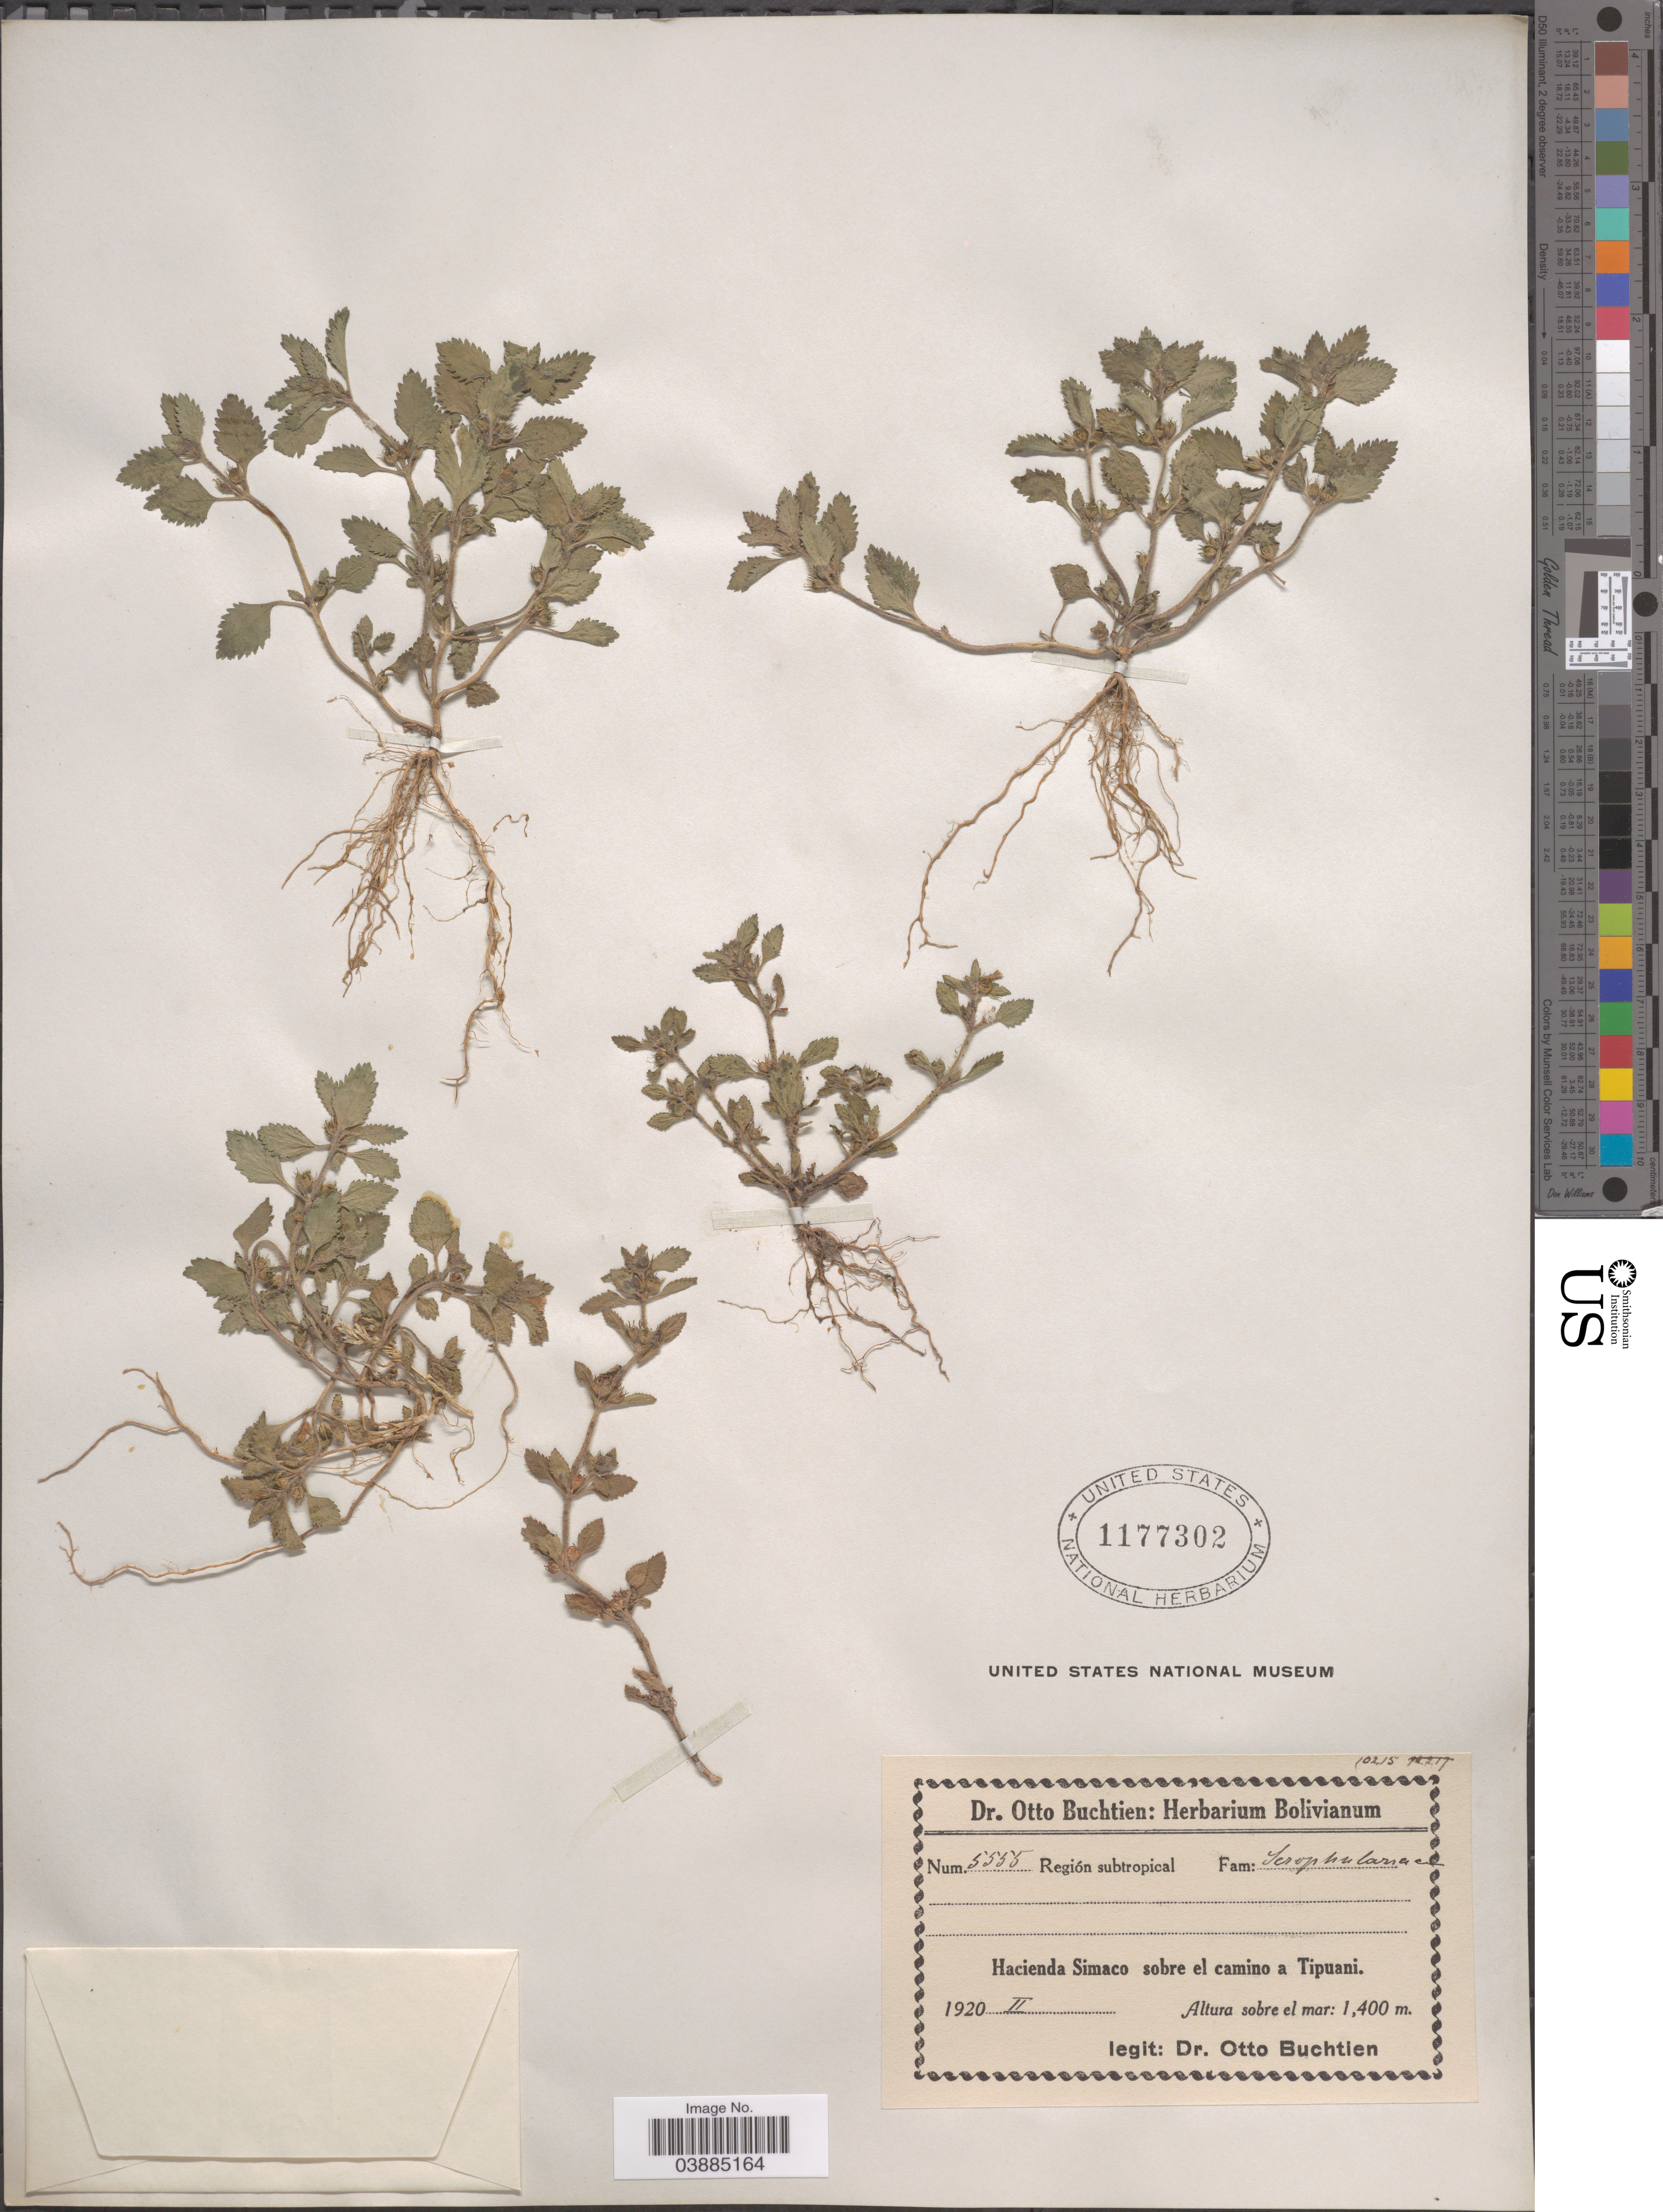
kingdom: Plantae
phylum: Tracheophyta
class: Magnoliopsida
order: Lamiales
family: Plantaginaceae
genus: Lendneria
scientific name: Lendneria verticillata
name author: (Mill.) Britton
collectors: O. Buchtien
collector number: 5555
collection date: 1920-02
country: Bolivia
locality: Región subtropical. Hacienda Simaco sobre el camino a Tipuani.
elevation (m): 1400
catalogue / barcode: US 1177302